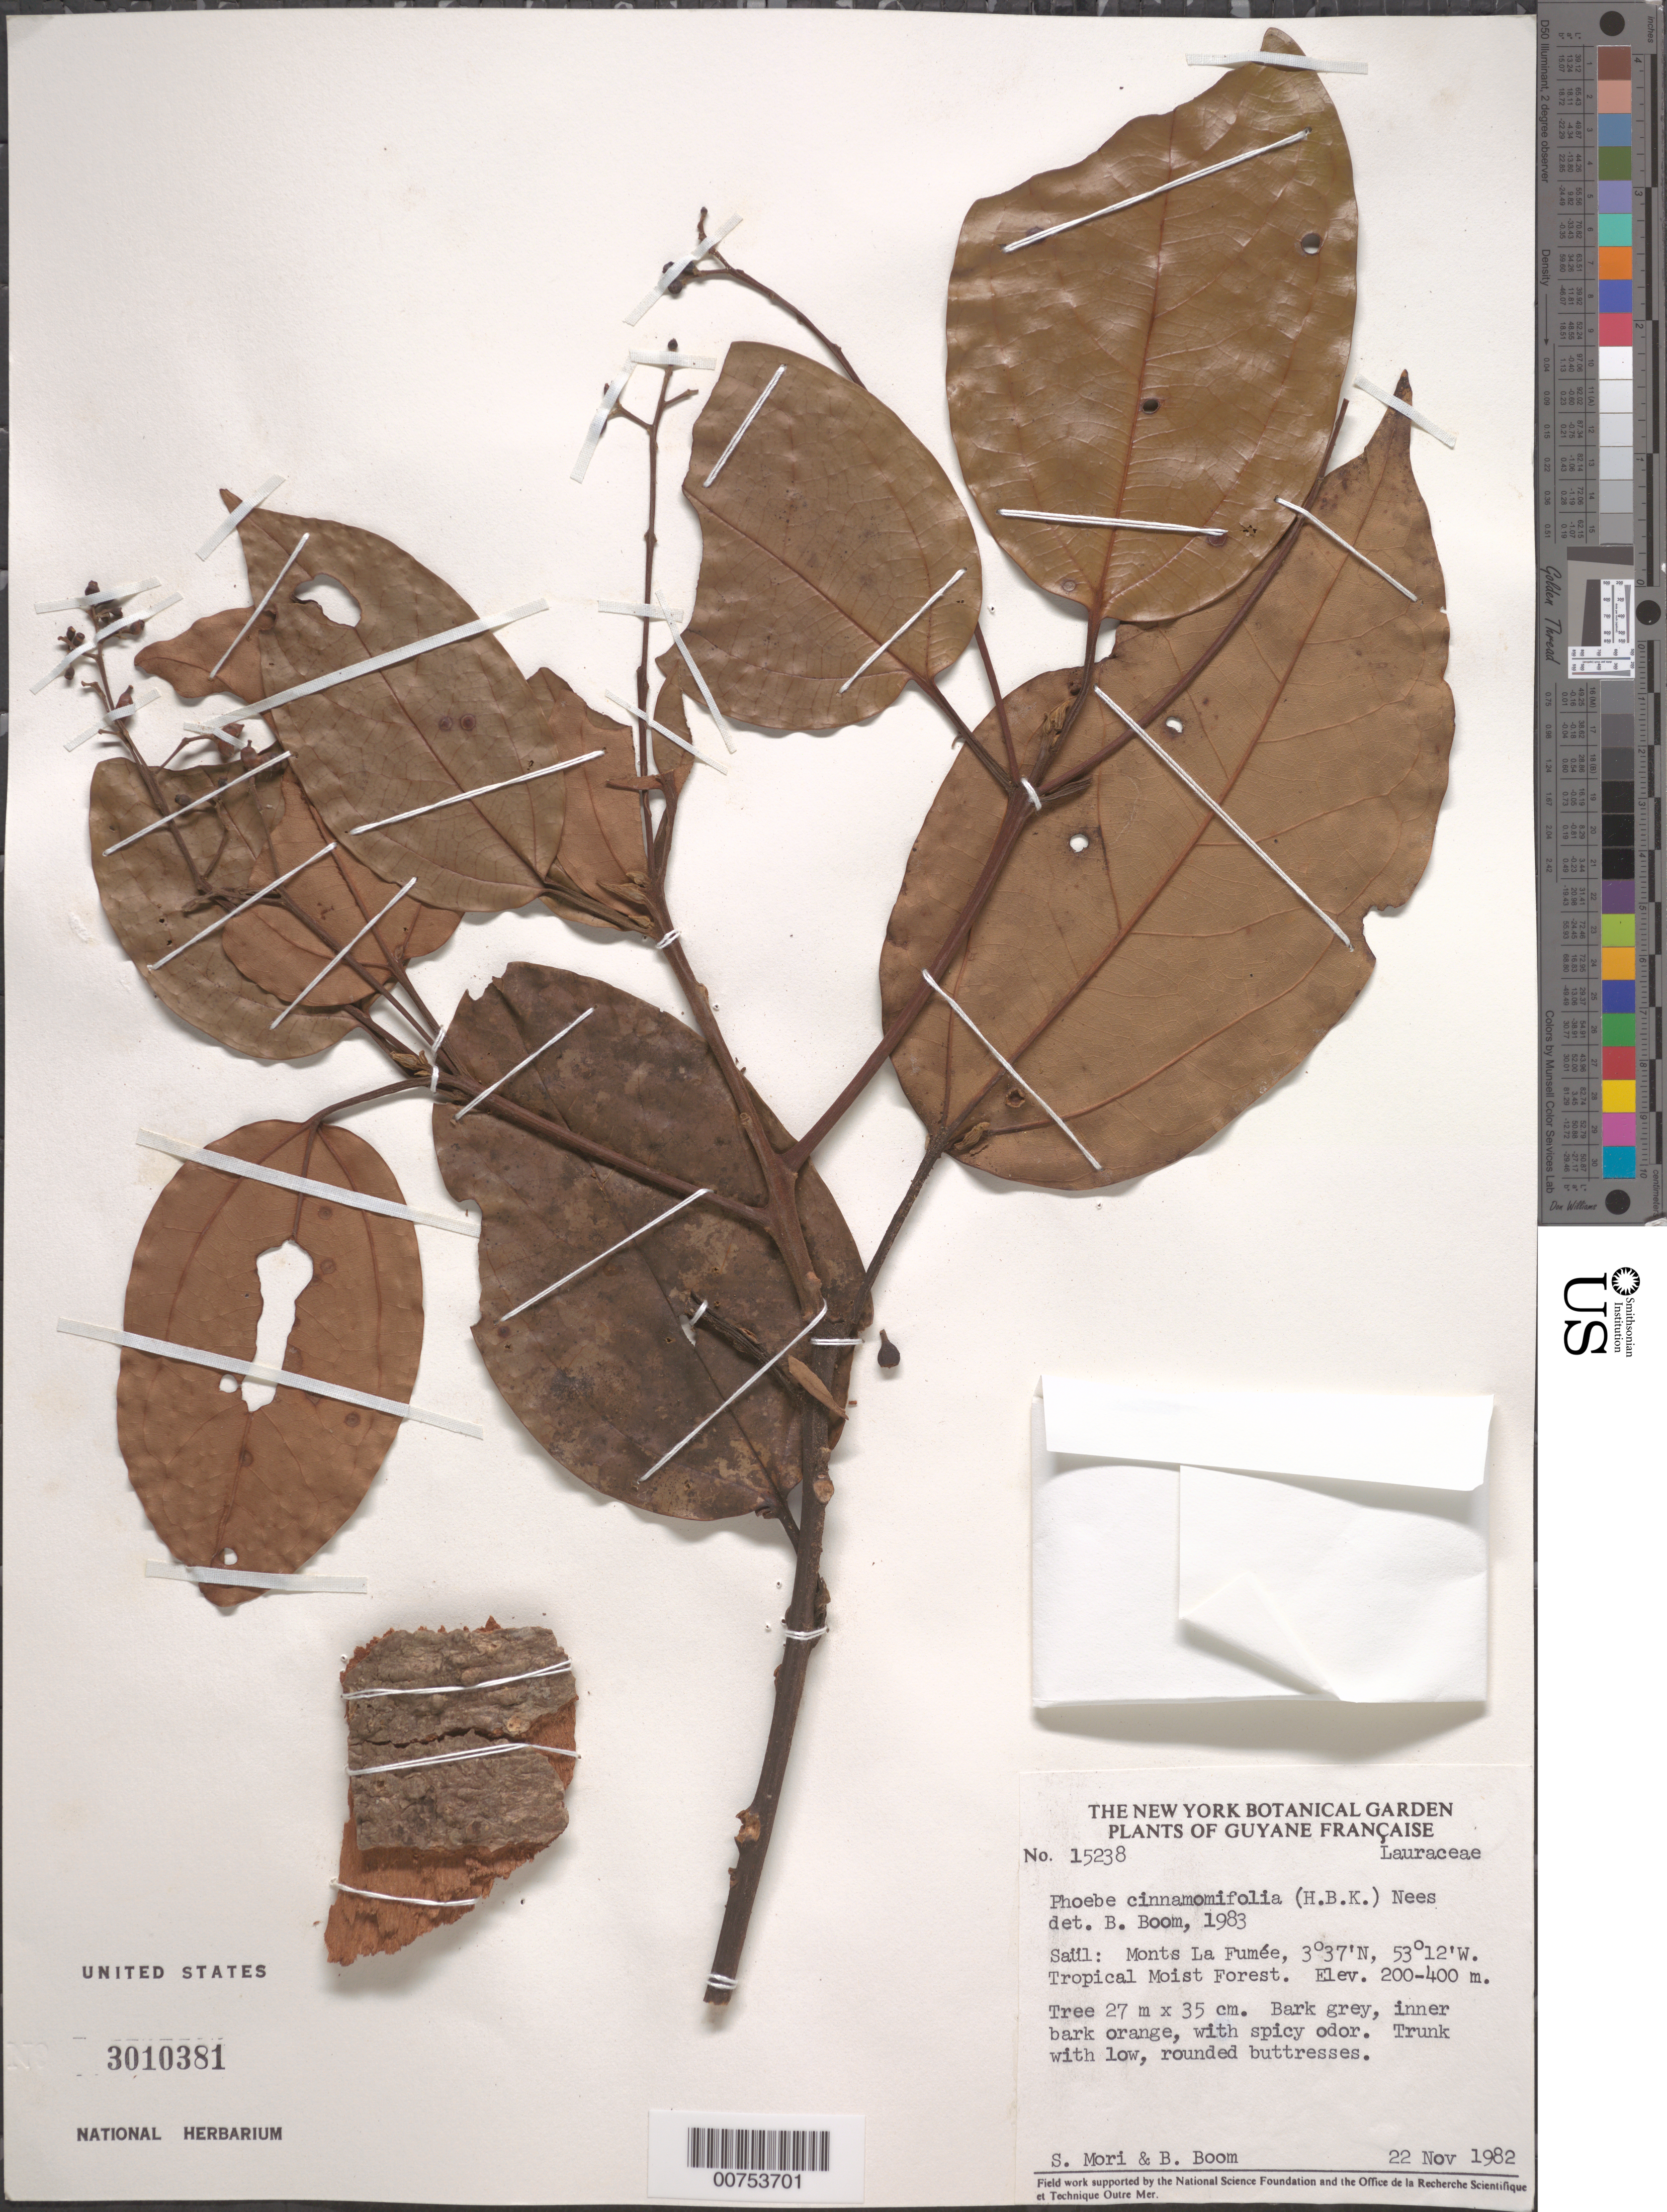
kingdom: Plantae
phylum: Tracheophyta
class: Magnoliopsida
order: Laurales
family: Lauraceae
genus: Phoebe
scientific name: Phoebe cinnamomifolia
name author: (Kunth) Nees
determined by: Boom, B. M.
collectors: S. Mori & B. M. Boom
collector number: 15238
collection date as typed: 22-Nov-82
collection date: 1982-11-22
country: French Guiana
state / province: Saint-Laurent-du-Maroni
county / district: Saül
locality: Saül, Monts La Fumée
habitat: Tropical moist forest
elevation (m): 200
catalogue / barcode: US 3010381